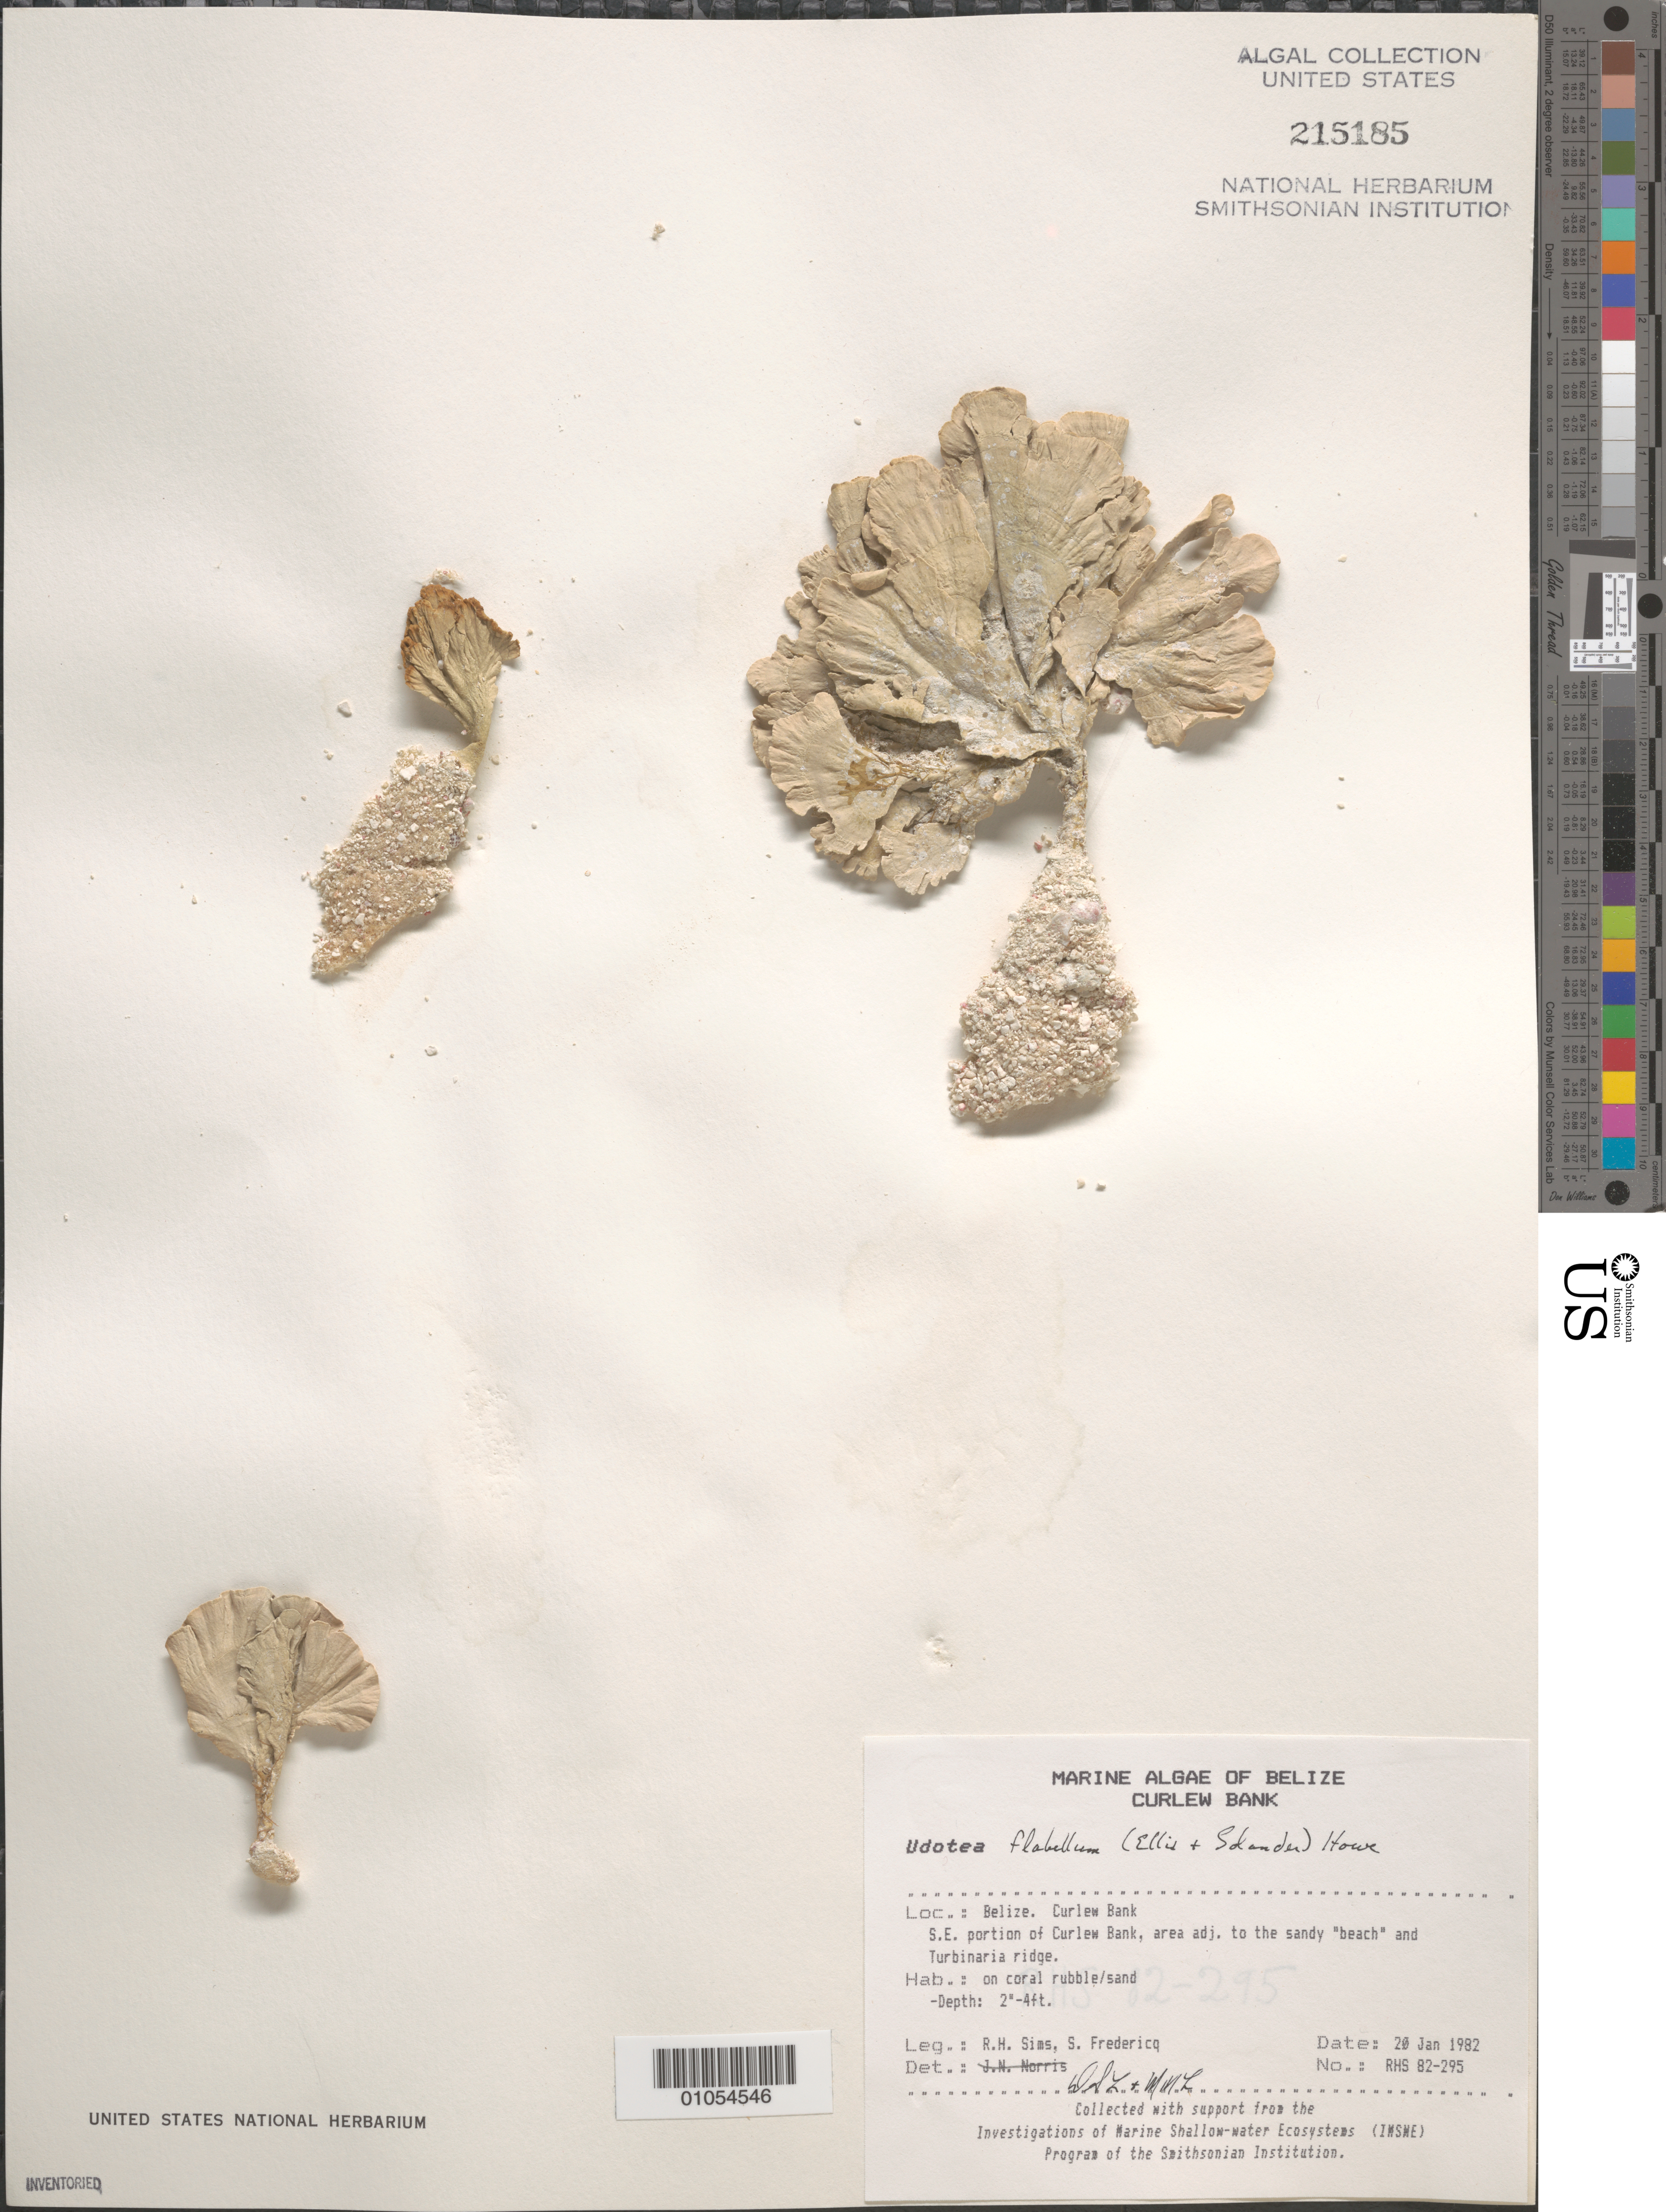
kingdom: Plantae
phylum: Chlorophyta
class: Ulvophyceae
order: Bryopsidales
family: Udoteaceae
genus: Udotea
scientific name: Udotea flabellum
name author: (J. Ellis & Sol.) M. Howe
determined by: Littler, D. S.; Littler, M. M.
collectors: R. H. Sims & S. Fredericq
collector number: RHS 82-295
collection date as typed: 20 Jan 1982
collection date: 1982-01-20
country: Belize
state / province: Stann Creek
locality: Curlew Bank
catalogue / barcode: US 215185